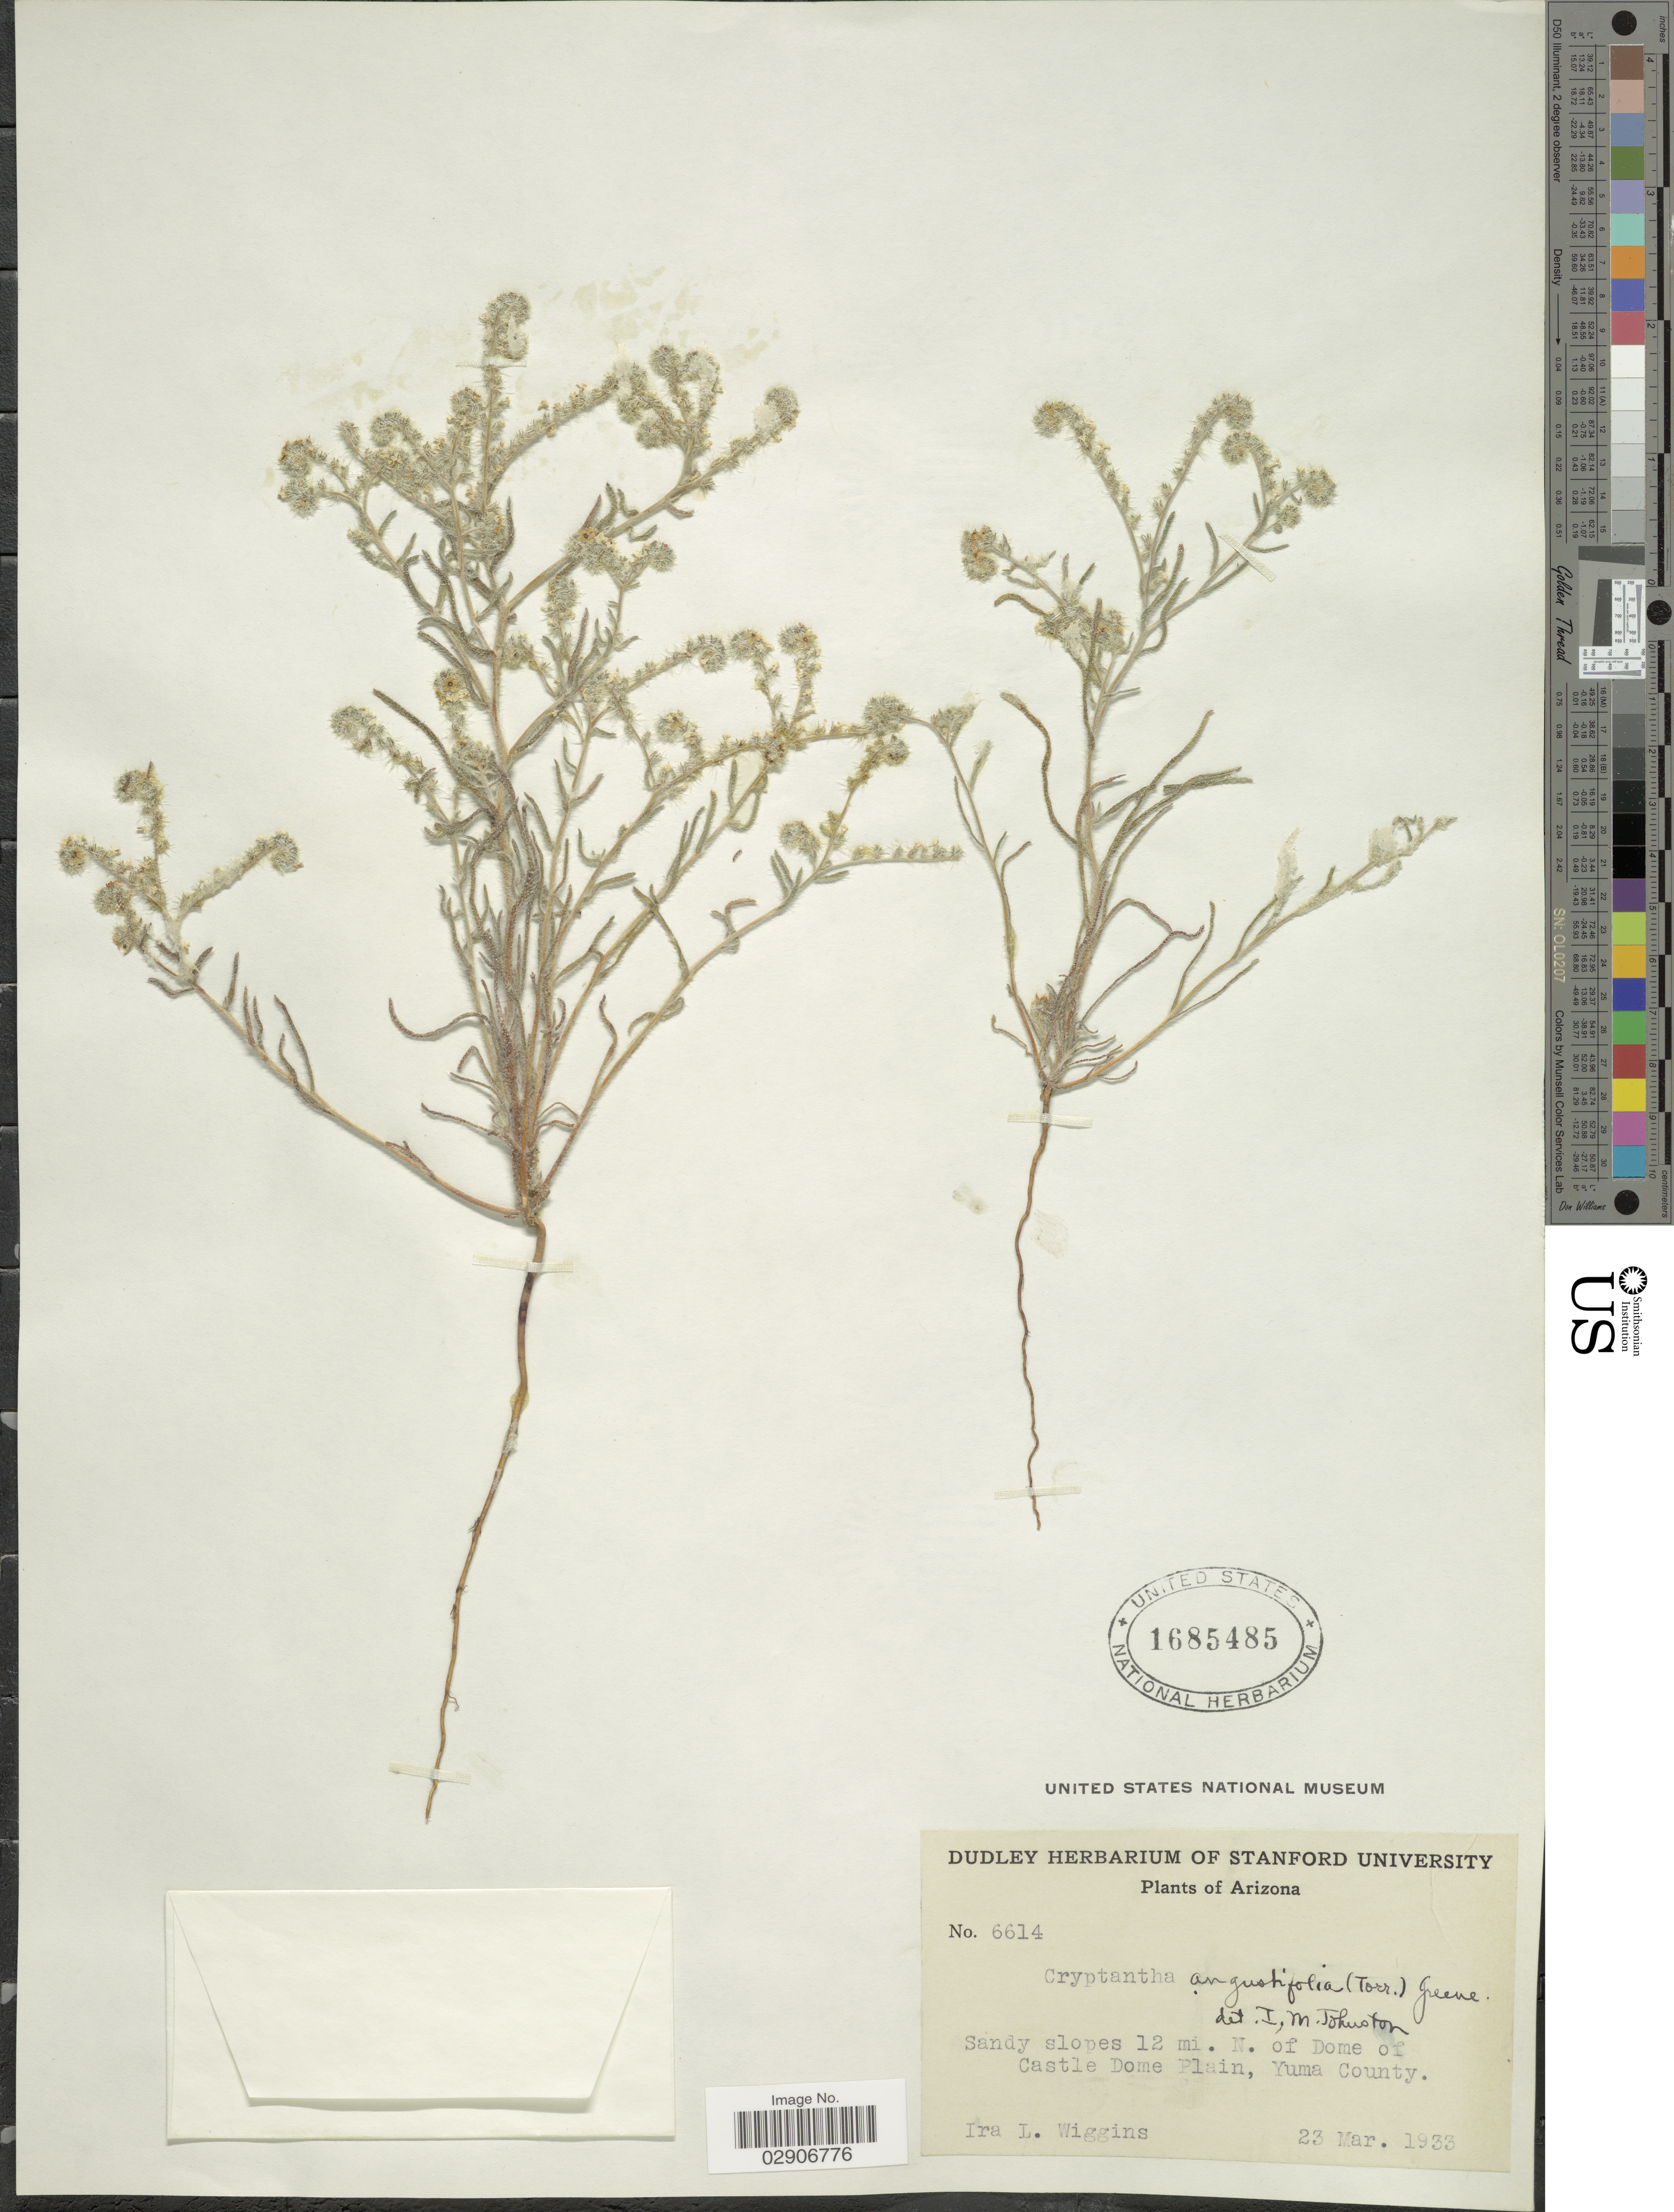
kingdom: Plantae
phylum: Tracheophyta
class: Magnoliopsida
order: Boraginales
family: Boraginaceae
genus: Cryptantha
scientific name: Cryptantha angustifolia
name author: (Torr.) Greene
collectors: I. L. Wiggins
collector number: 6614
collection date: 1933-03-23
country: United States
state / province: Arizona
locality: Sandy slopes 12 mi. N. of Dome of Castle Dome Plain, Yuma County.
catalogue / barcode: US 1685485